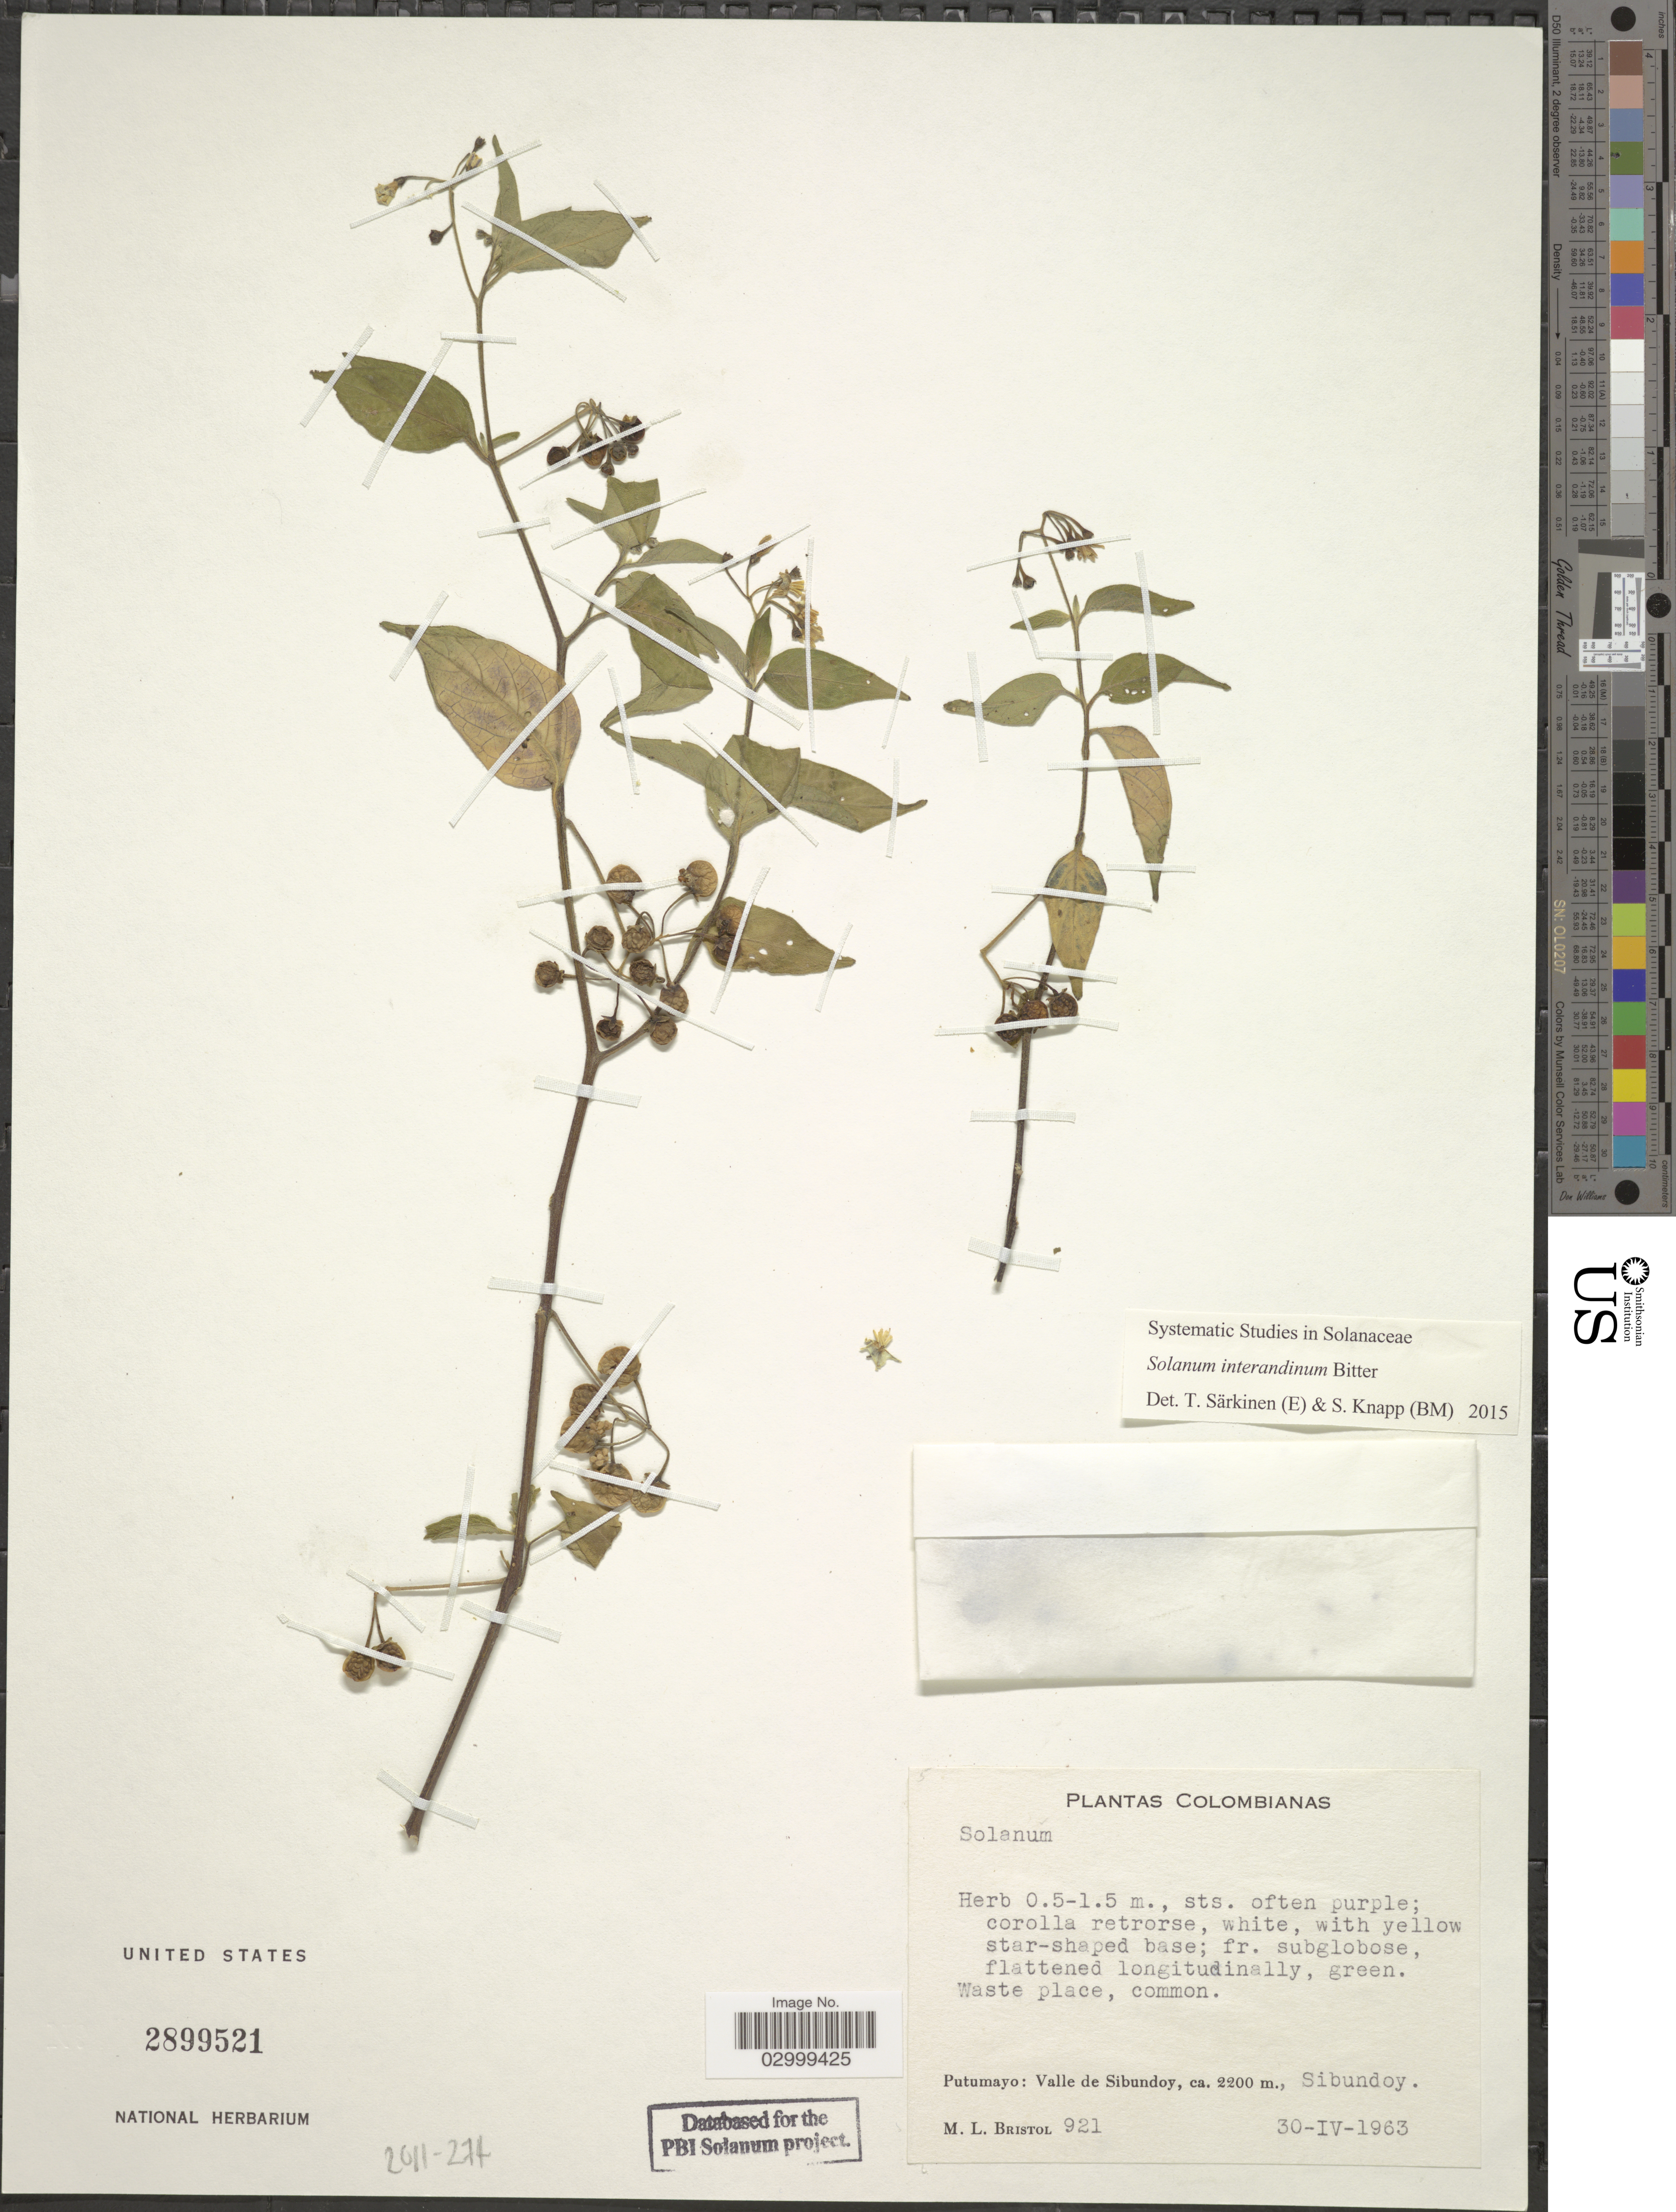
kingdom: Plantae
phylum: Tracheophyta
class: Magnoliopsida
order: Solanales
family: Solanaceae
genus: Solanum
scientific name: Solanum interandinum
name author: Bitter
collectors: M. L. Bristol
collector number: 921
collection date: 1963-04-30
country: Colombia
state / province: Putumayo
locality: Valle de Sibundoy. Sibundoy.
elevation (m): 2200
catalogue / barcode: US 2899521